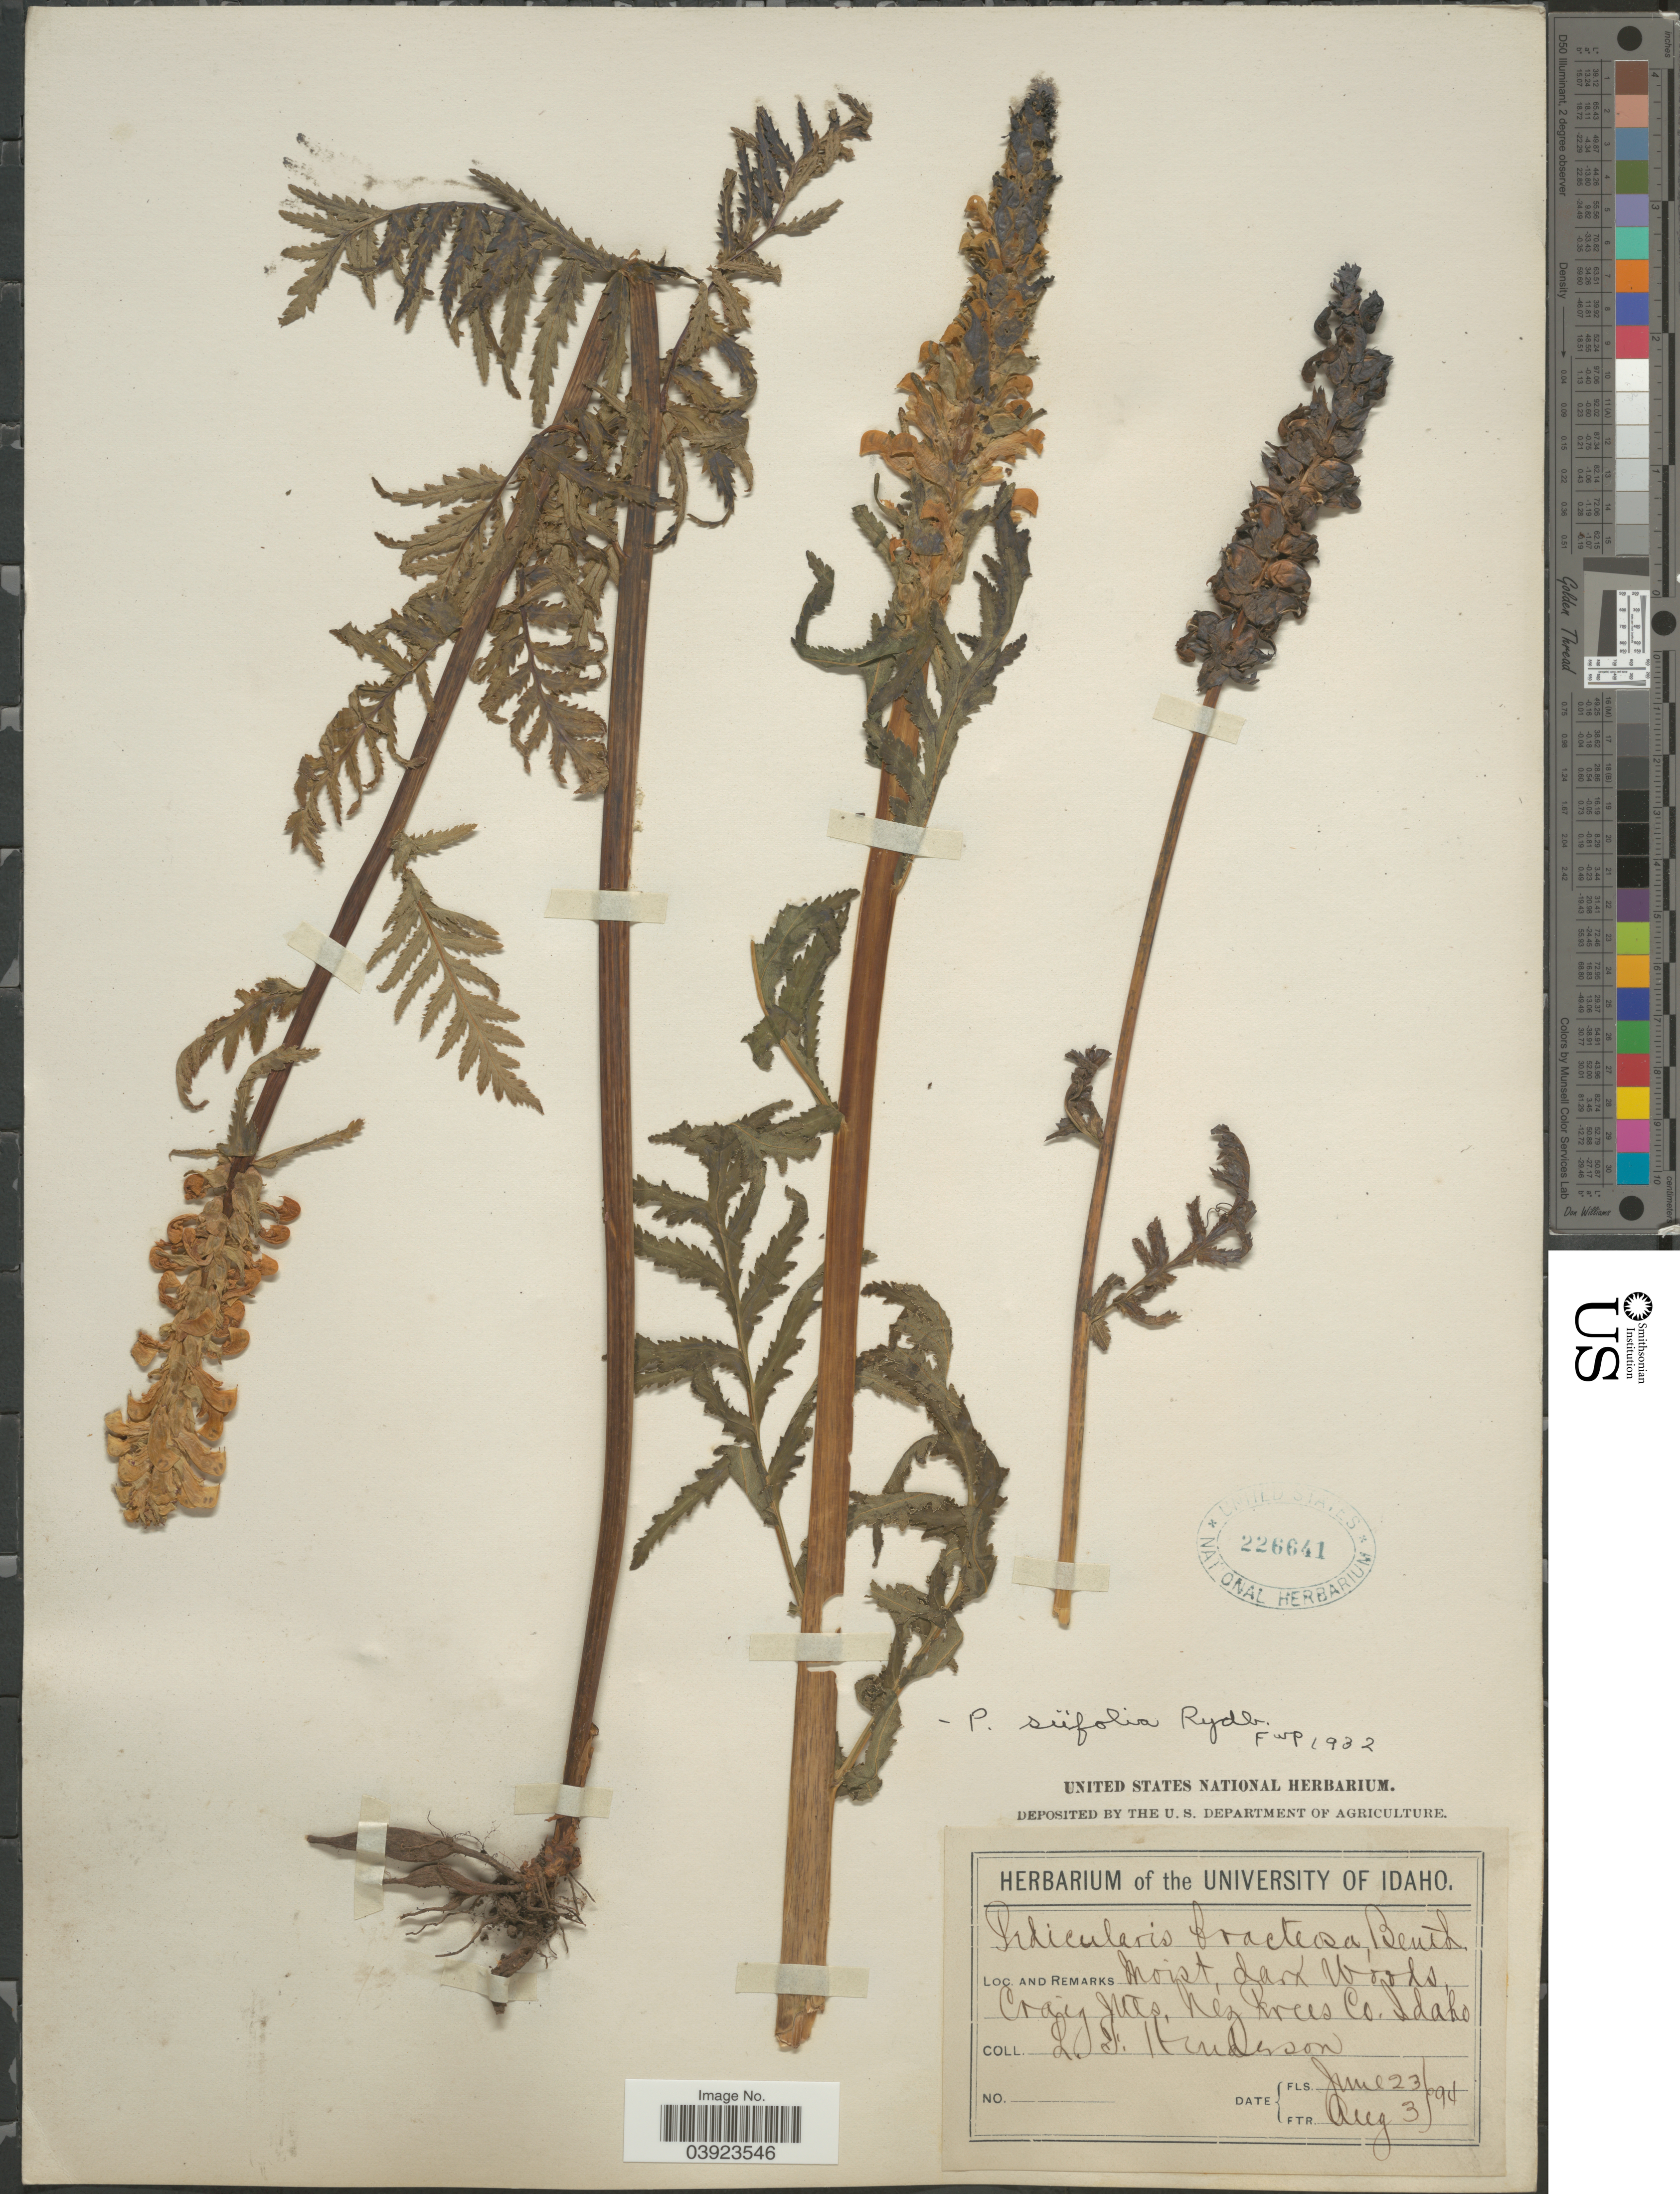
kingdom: Plantae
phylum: Tracheophyta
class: Magnoliopsida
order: Lamiales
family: Orobanchaceae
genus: Pedicularis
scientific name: Pedicularis siifolia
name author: Rydb.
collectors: L. Henderson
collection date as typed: Transcribed d/m/y: 23/6/94 to 3/8/94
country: United States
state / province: Idaho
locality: Craig Mts. Nez Perces Co.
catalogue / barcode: US 226641